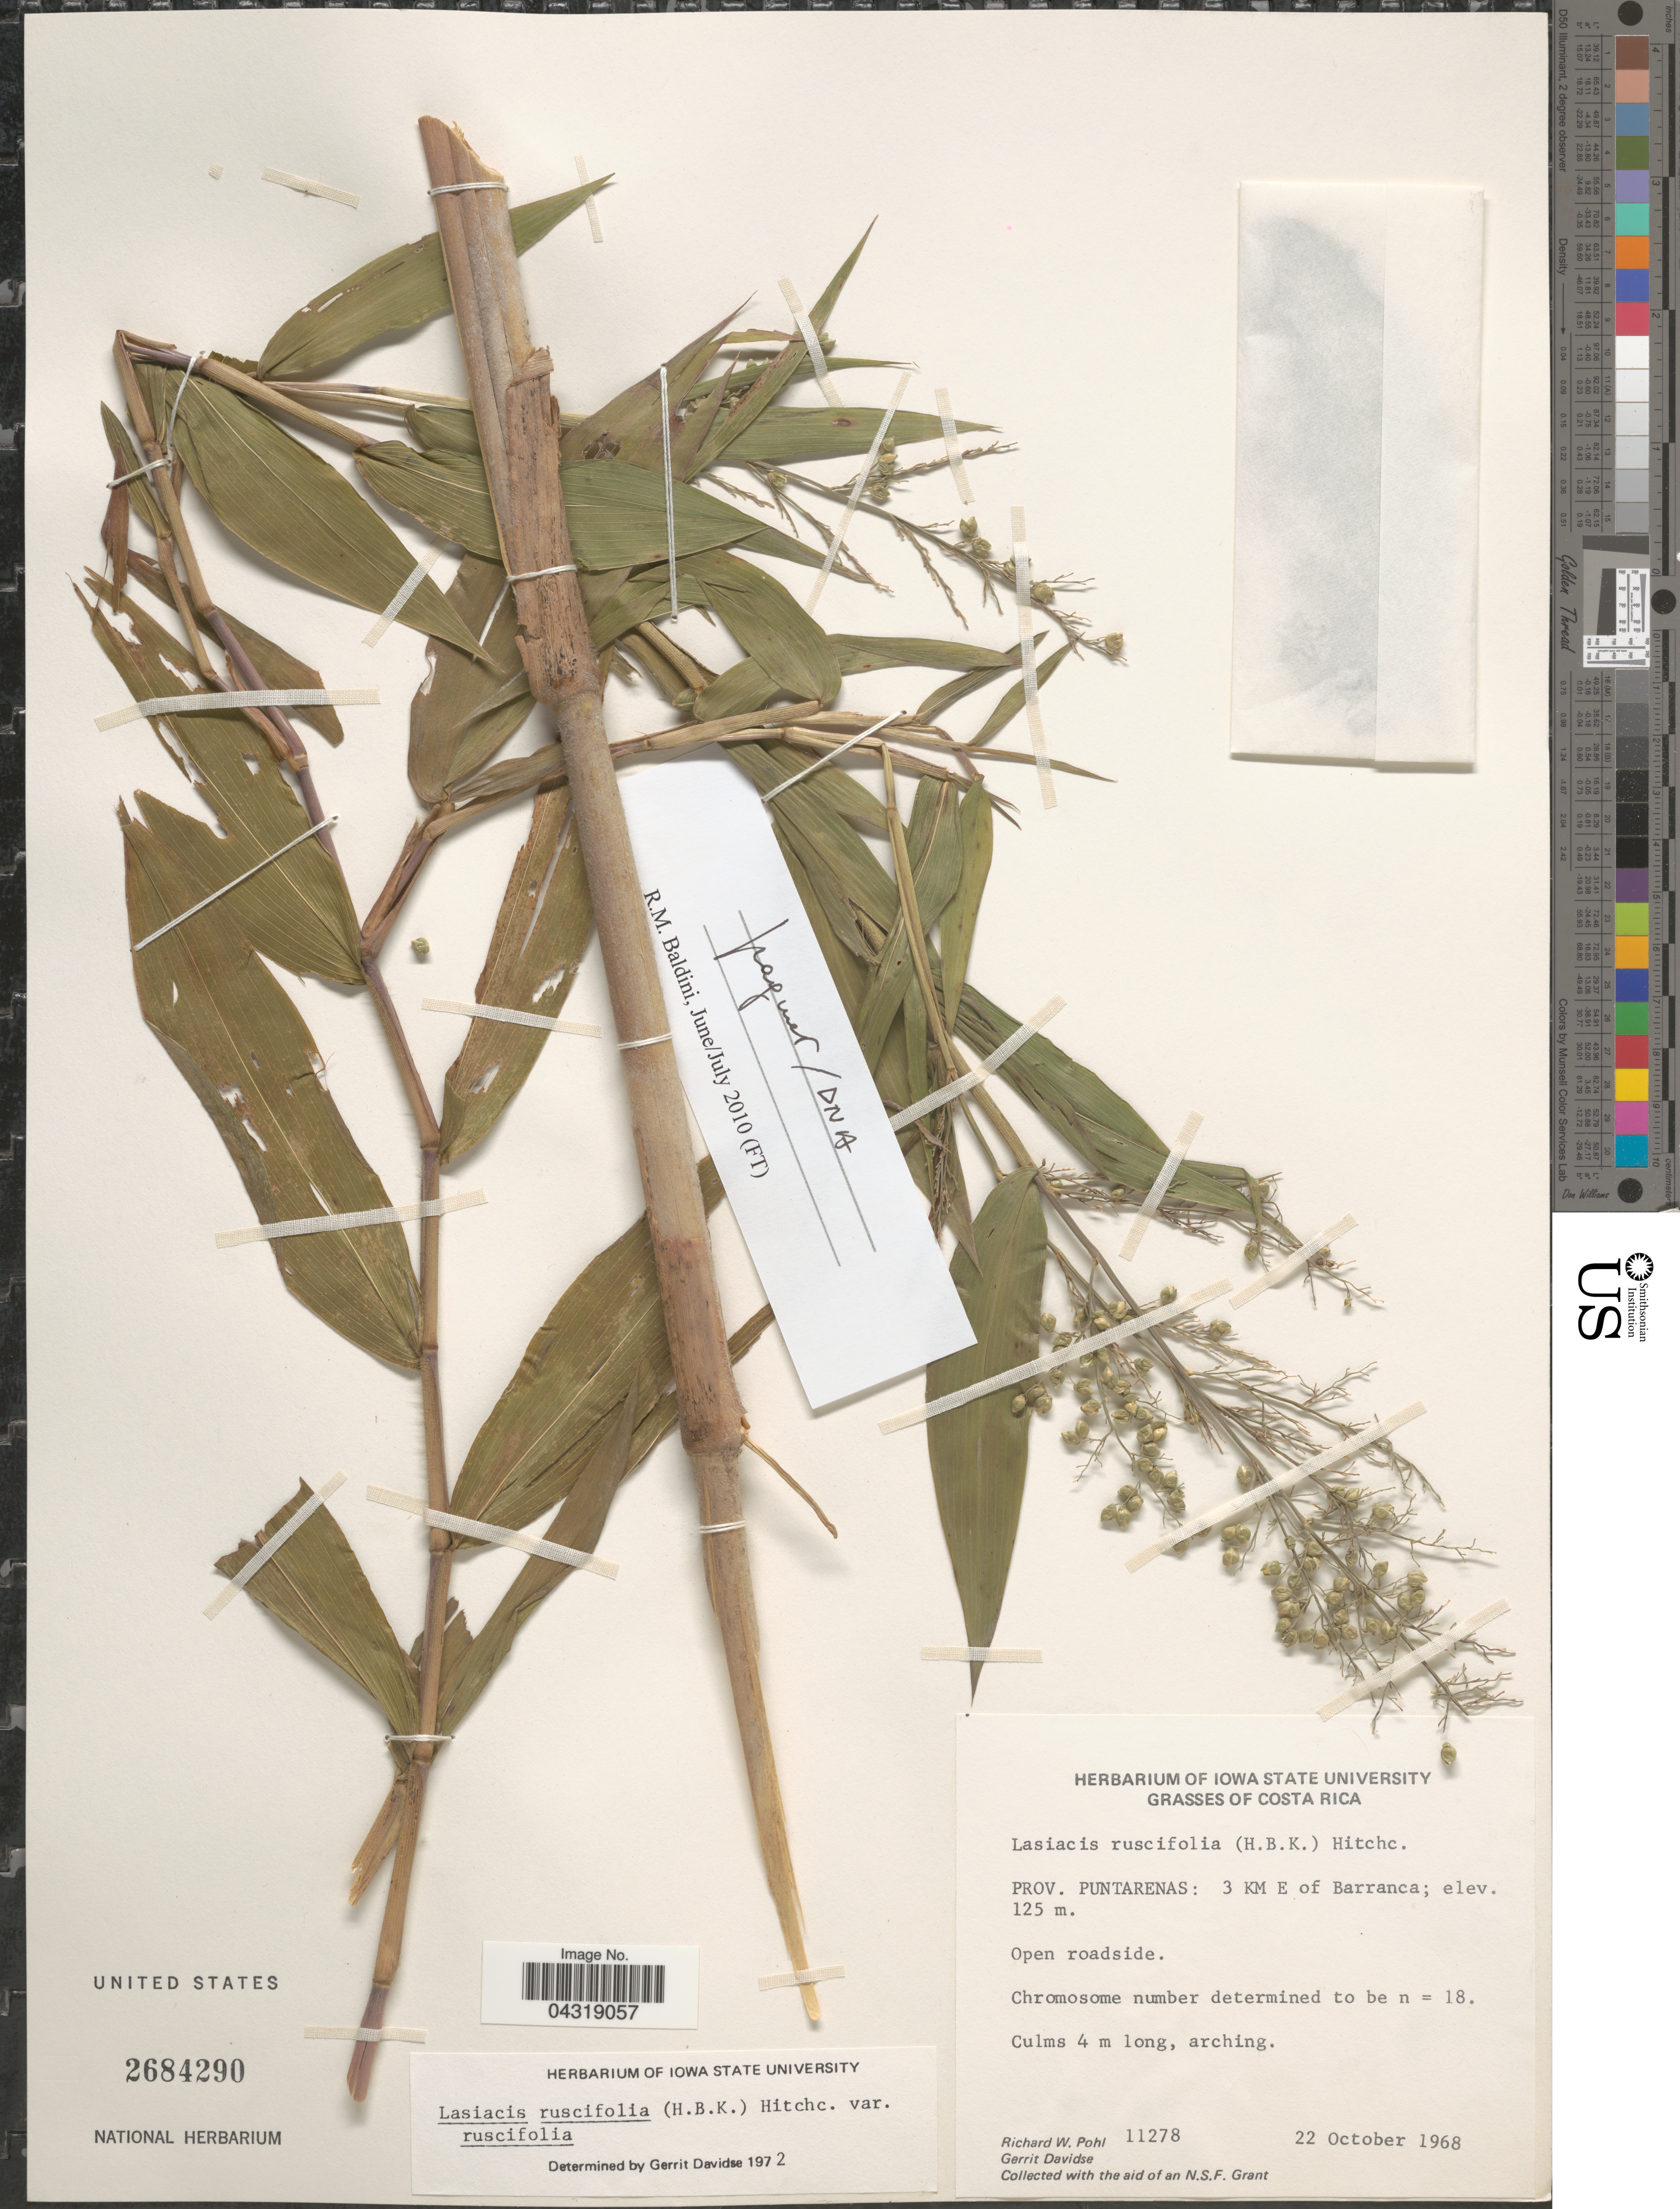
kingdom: Plantae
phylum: Tracheophyta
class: Liliopsida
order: Poales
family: Poaceae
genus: Lasiacis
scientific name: Lasiacis ruscifolia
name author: (Kunth) Hitchc.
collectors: R. W. Pohl & G. Davidse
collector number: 11278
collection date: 1968-10-22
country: Costa Rica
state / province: Puntarenas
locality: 3 KM E of Barranca.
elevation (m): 125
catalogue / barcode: US 2684290